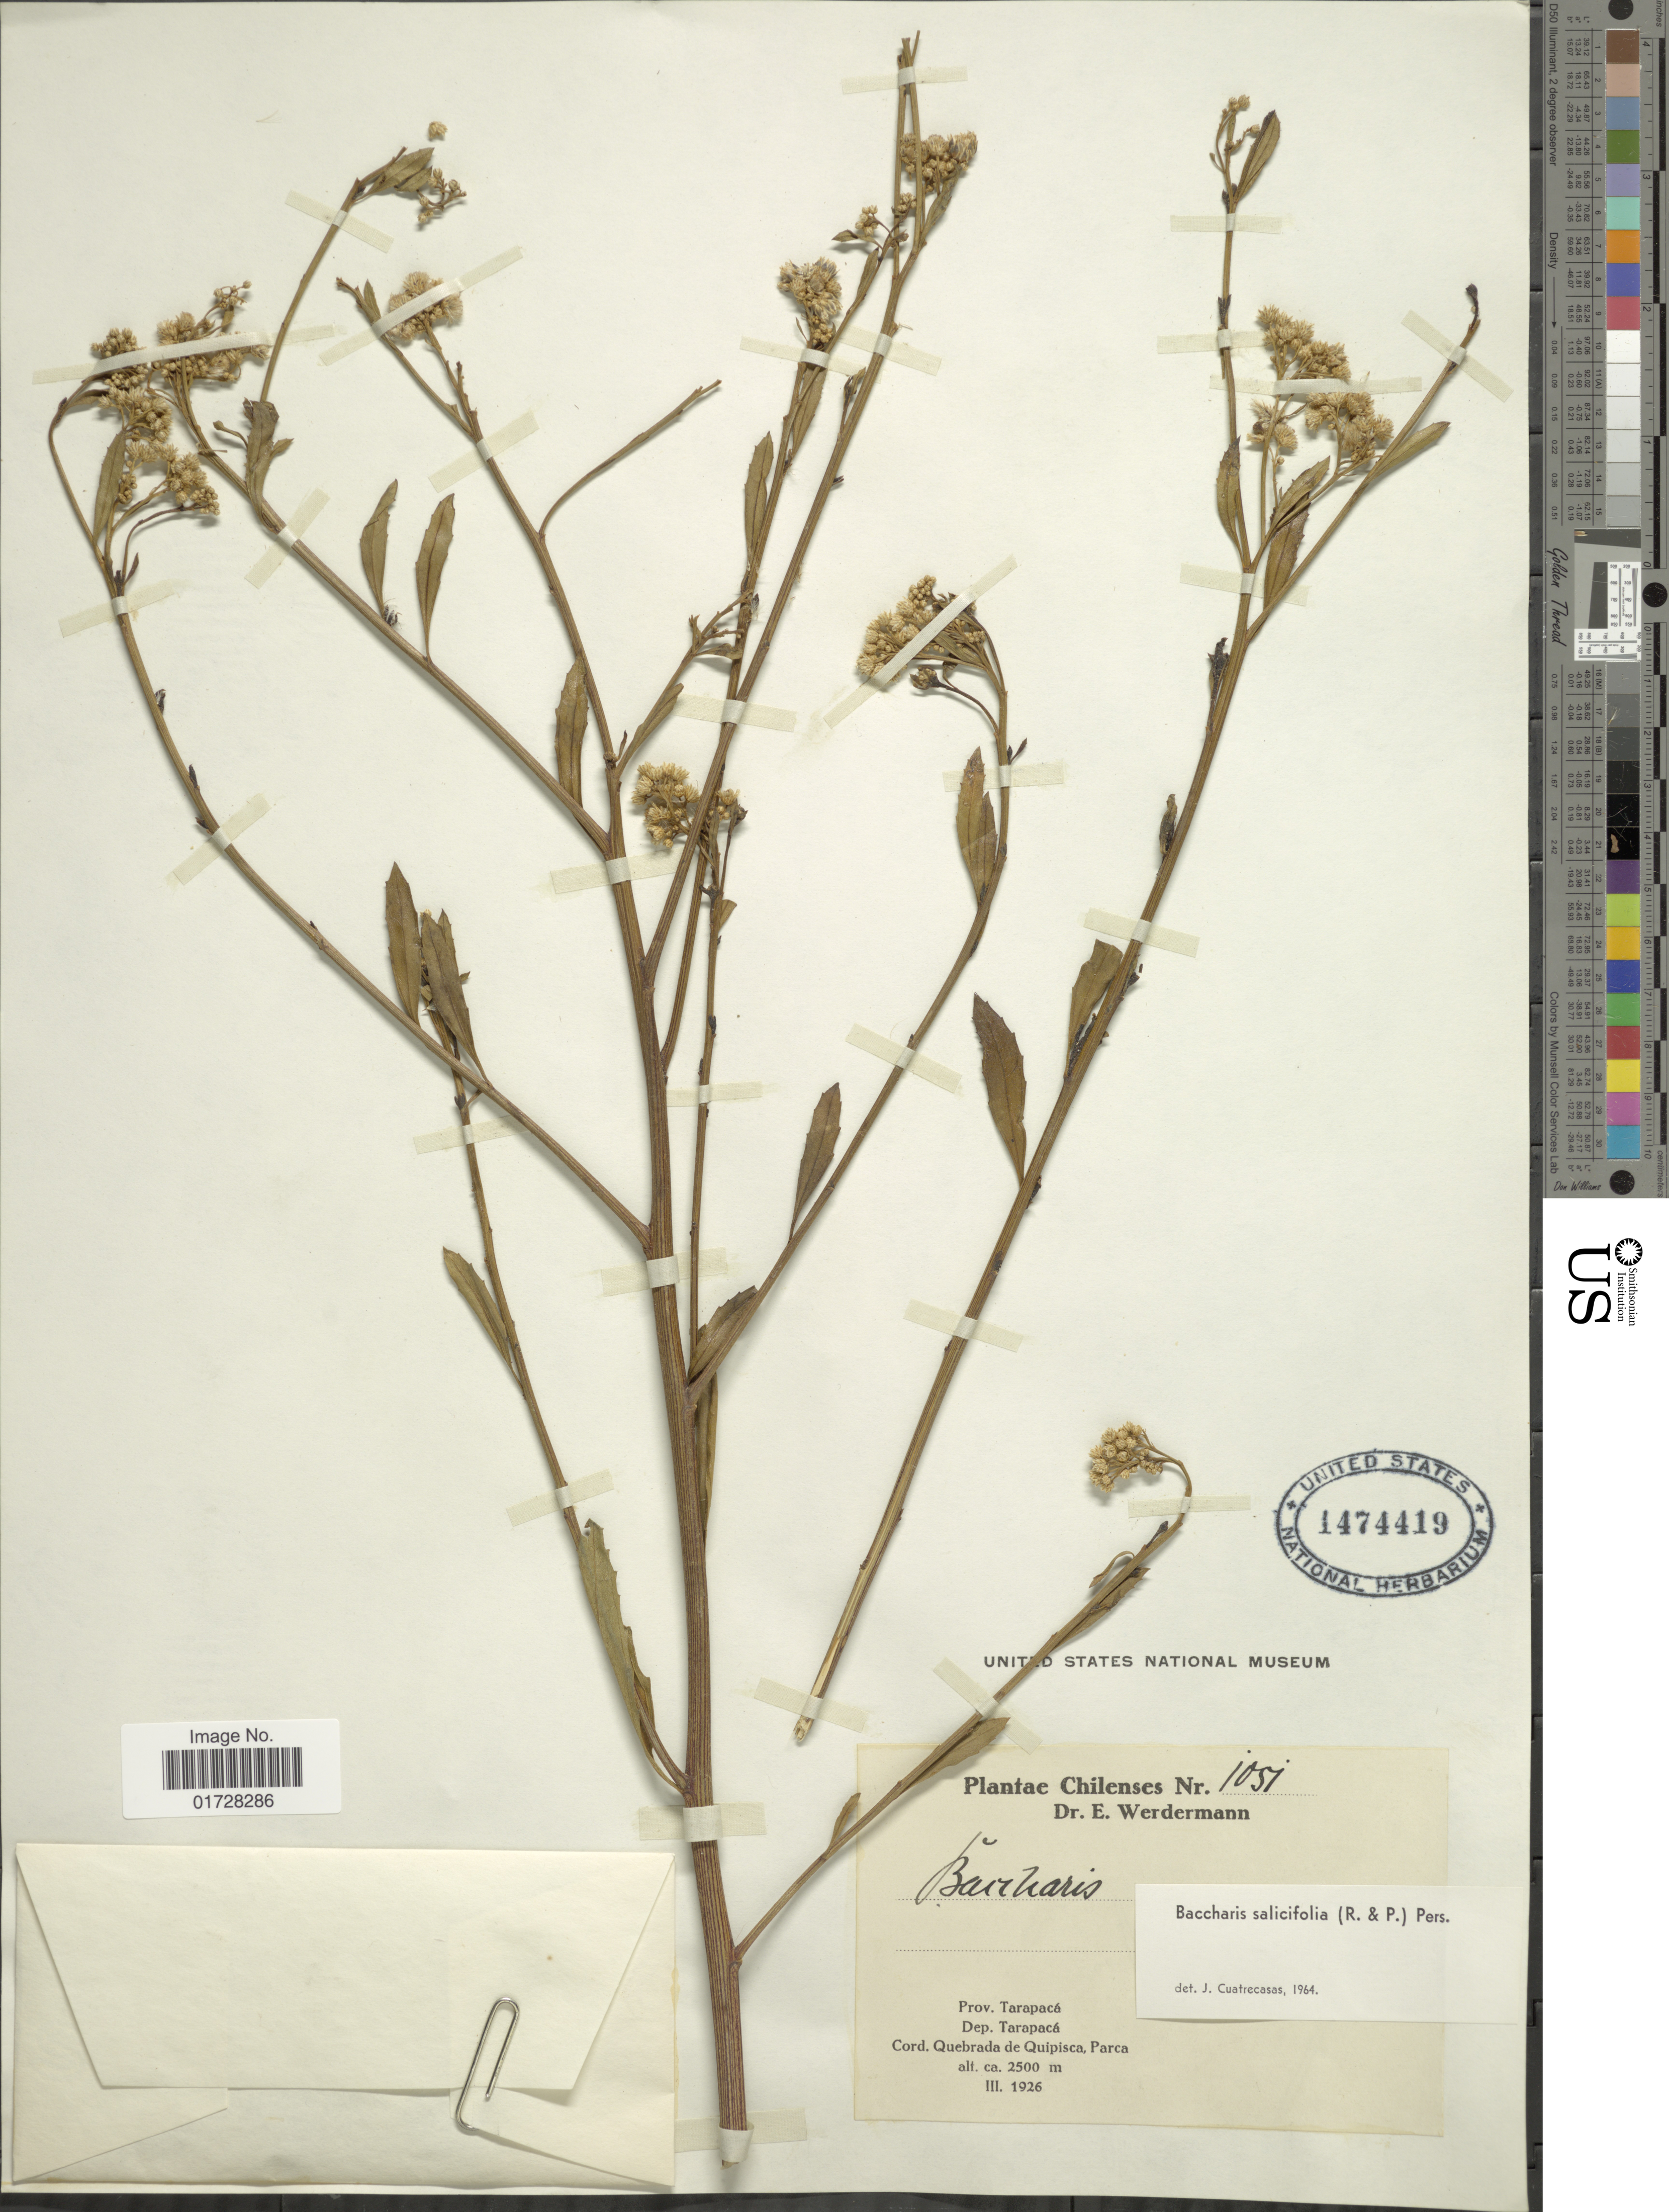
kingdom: Plantae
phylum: Tracheophyta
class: Magnoliopsida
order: Asterales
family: Asteraceae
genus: Baccharis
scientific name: Baccharis salicifolia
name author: (Ruiz & Pav.) Pers.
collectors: E. Werdermann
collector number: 1051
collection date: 1926-03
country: Chile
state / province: Tarapacá (I)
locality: Dep. Tarapaca, Cord. Quebrada de Quipisca, Parca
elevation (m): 2500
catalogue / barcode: US 1474419